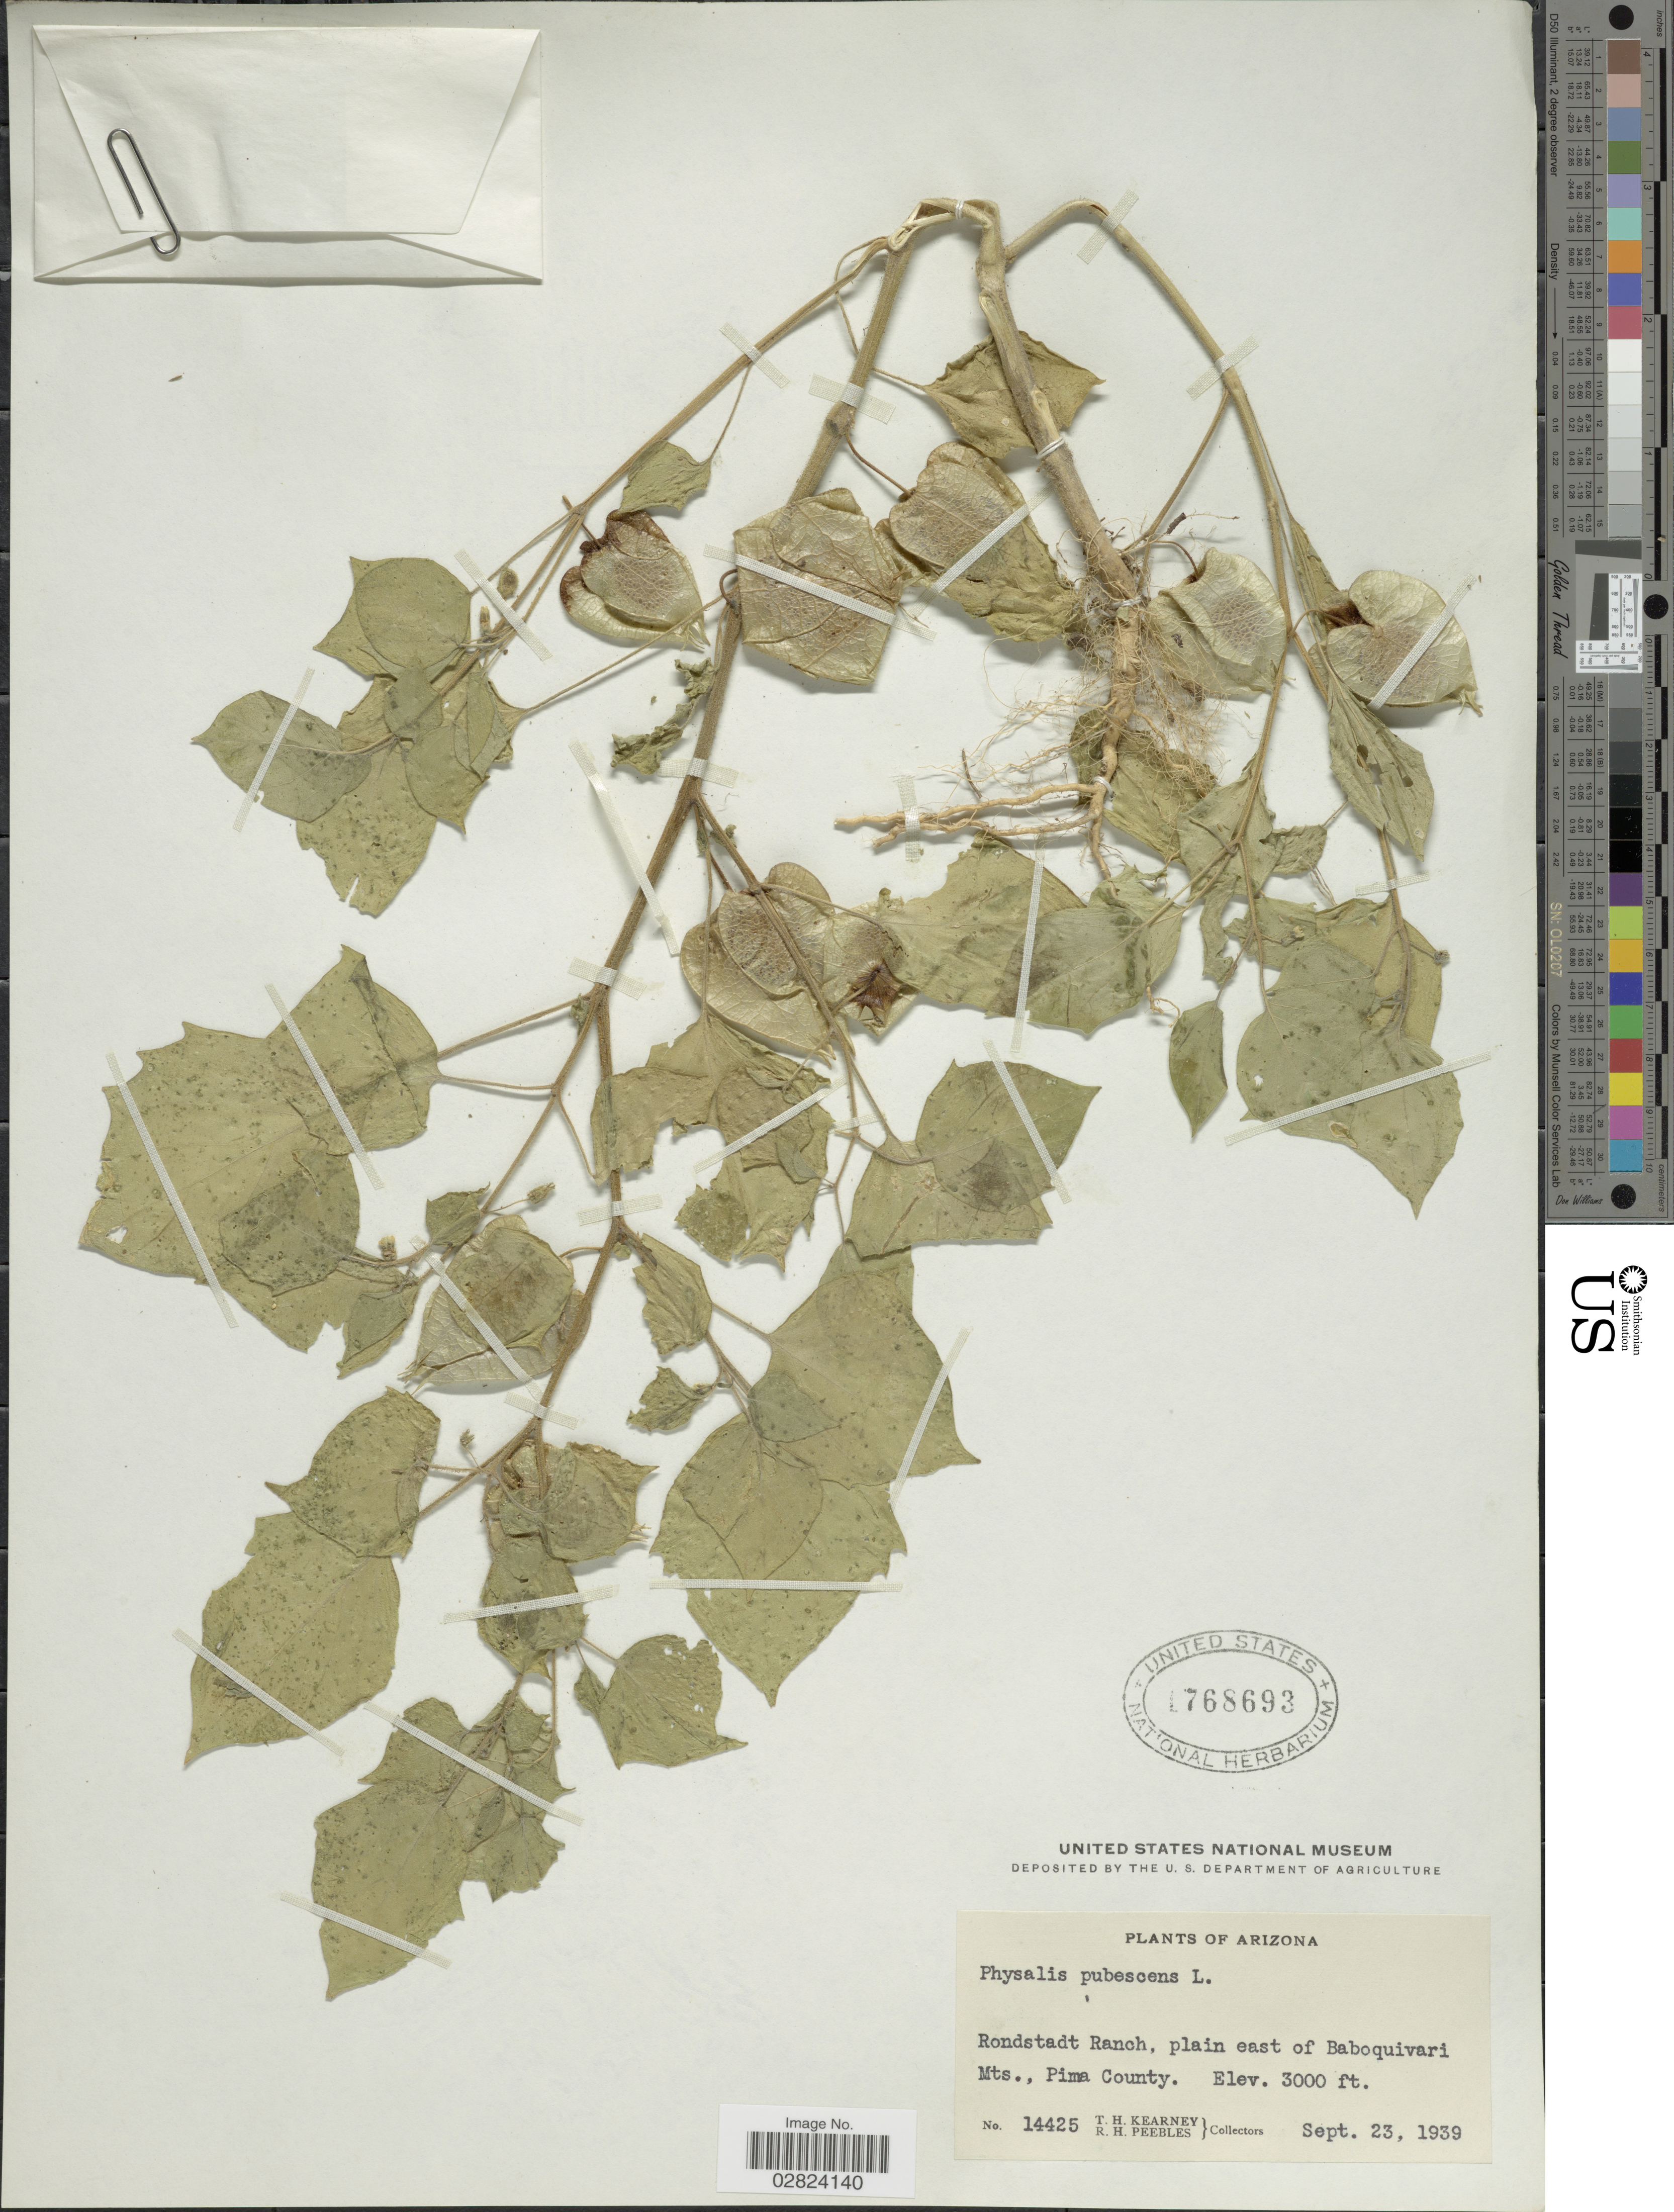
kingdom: Plantae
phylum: Tracheophyta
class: Magnoliopsida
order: Solanales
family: Solanaceae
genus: Physalis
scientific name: Physalis pubescens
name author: L.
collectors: T. H. Kearney & R. H. Peebles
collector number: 14425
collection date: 1939-09-23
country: United States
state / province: Arizona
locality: Rondstadt Ranch, plain east of Baboquivari Mts., Pima County.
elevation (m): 914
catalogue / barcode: US 1768693